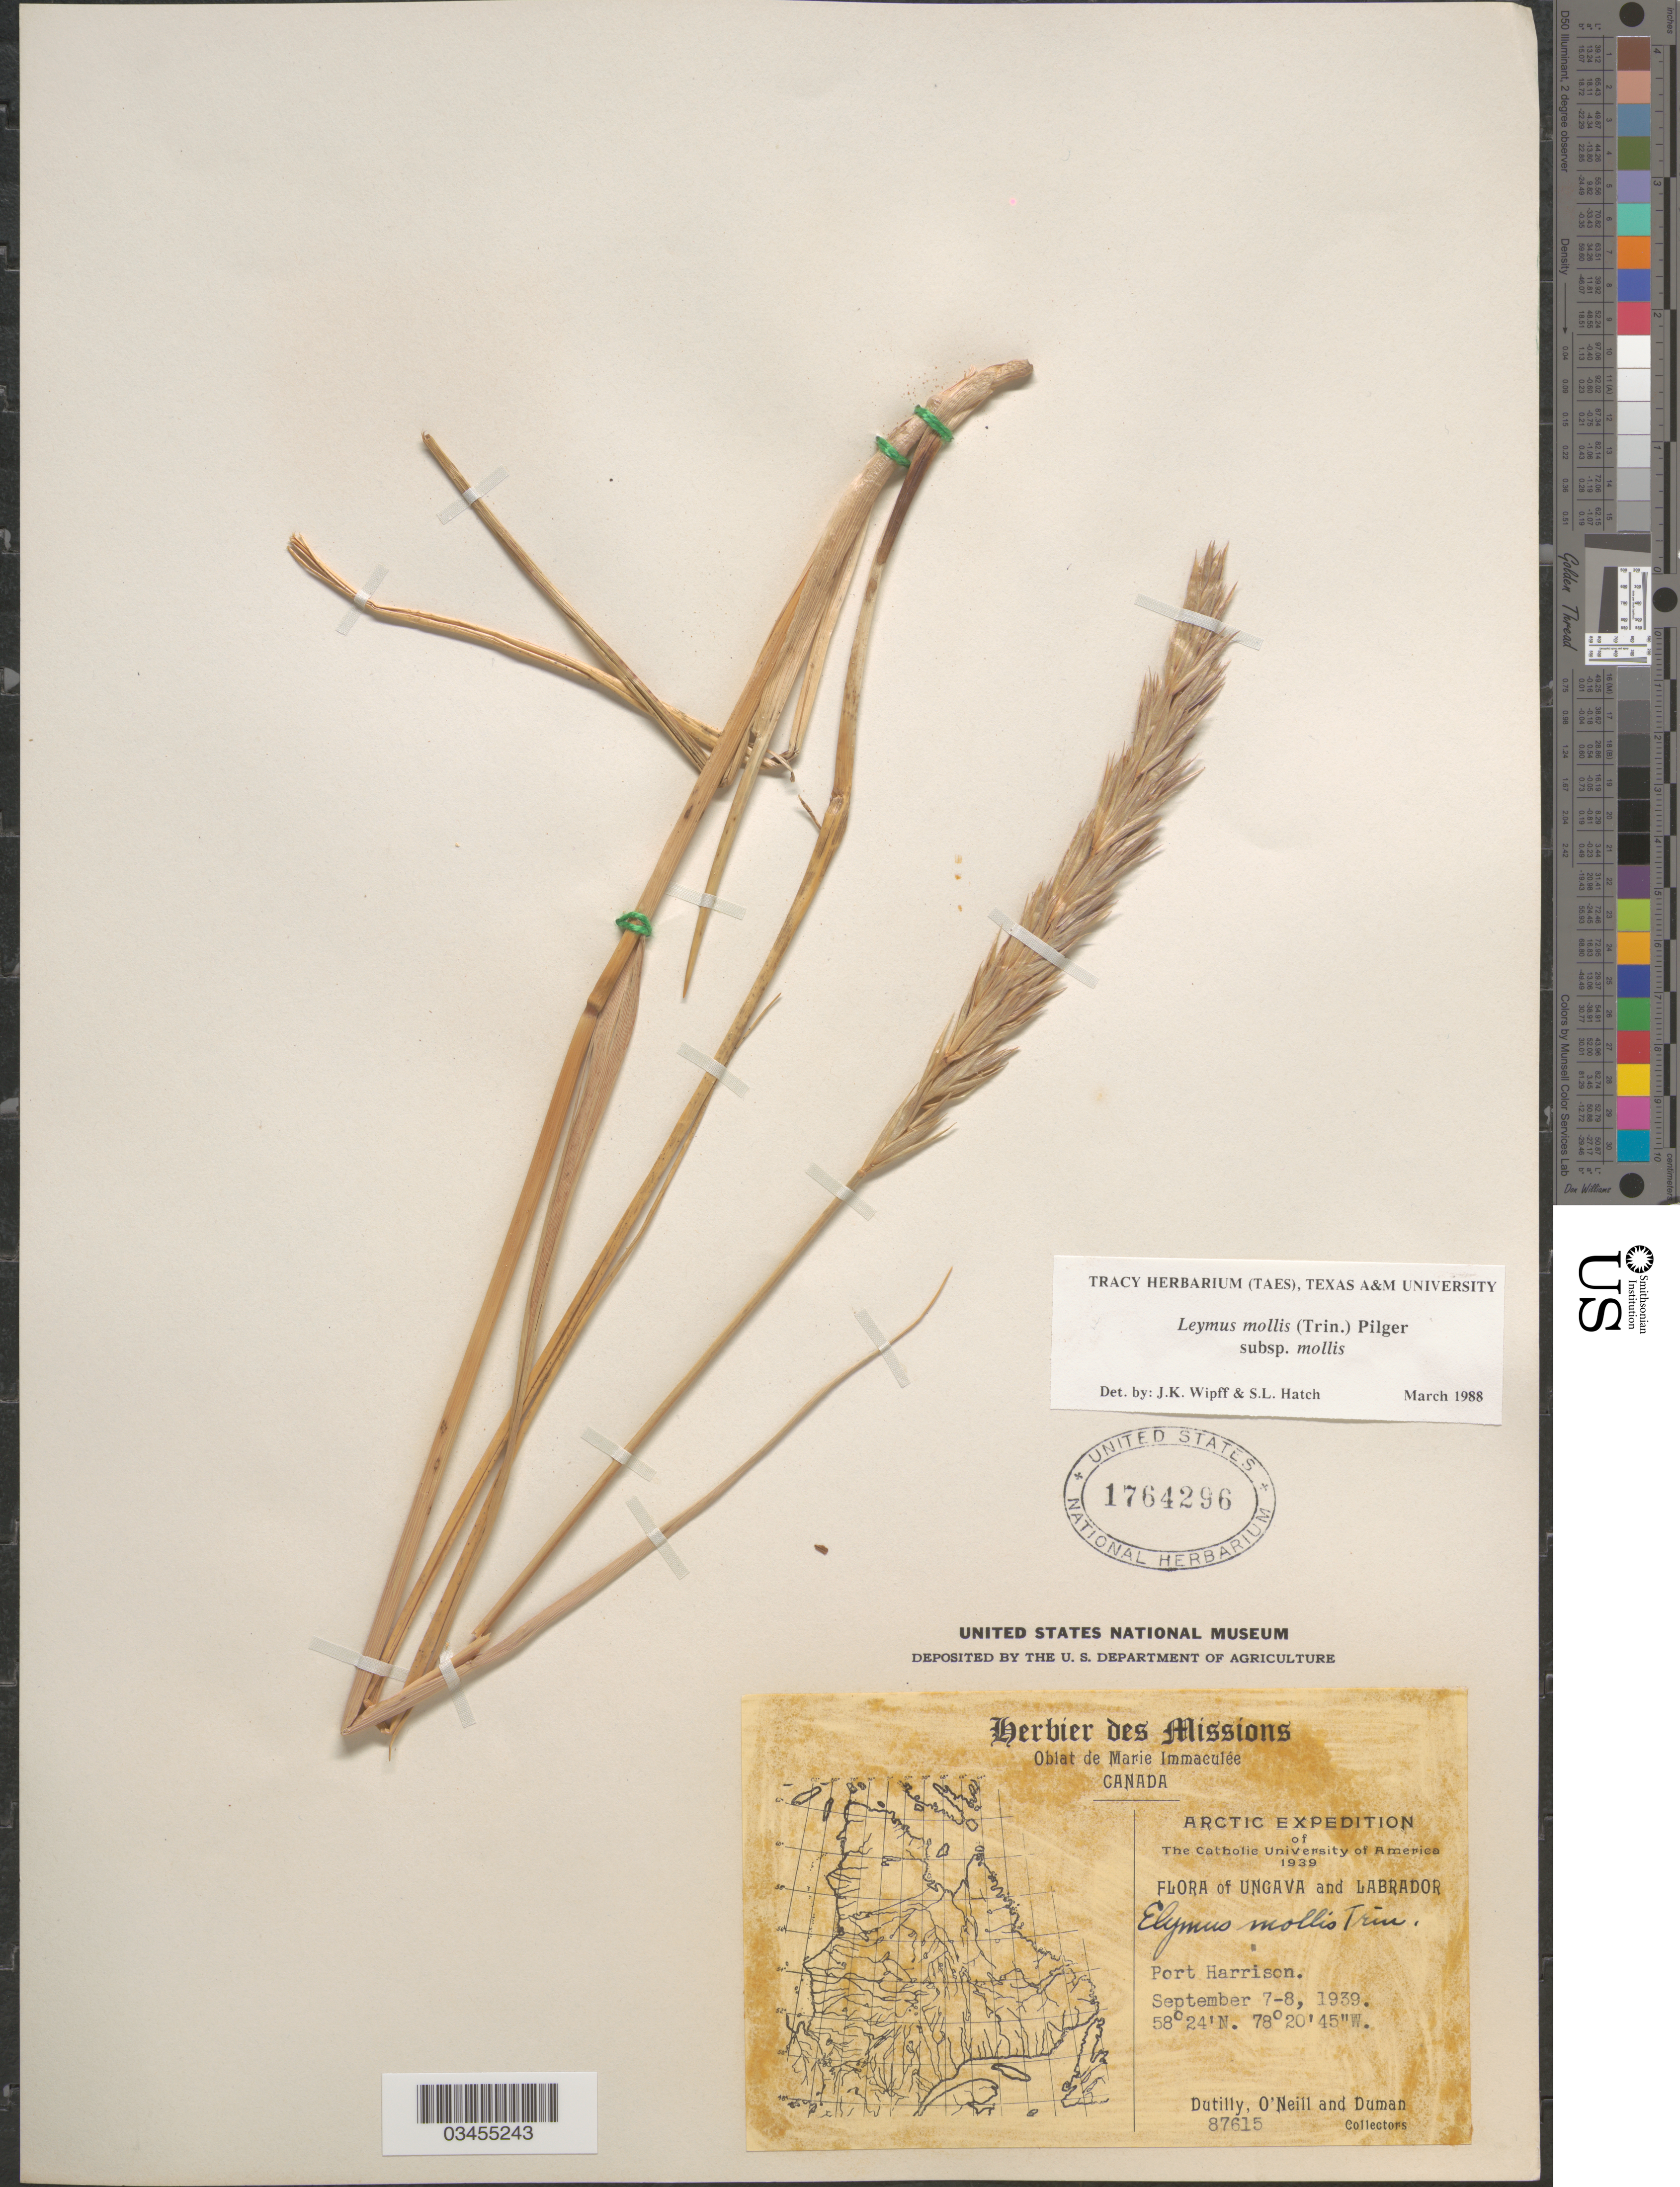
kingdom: Plantae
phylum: Tracheophyta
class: Liliopsida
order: Poales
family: Poaceae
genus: Leymus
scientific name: Leymus mollis subsp. mollis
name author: (Trin.) Pilg.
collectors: -. Dutilly, -. O'Neill & -. Duman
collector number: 87615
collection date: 1939-09-07/1939-09-08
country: Canada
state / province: Newfoundland and Labrador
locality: Arctic Expedition of The Catholic University of America 1939. Ungava and Labrador. Port Harrison.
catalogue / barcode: US 1764296